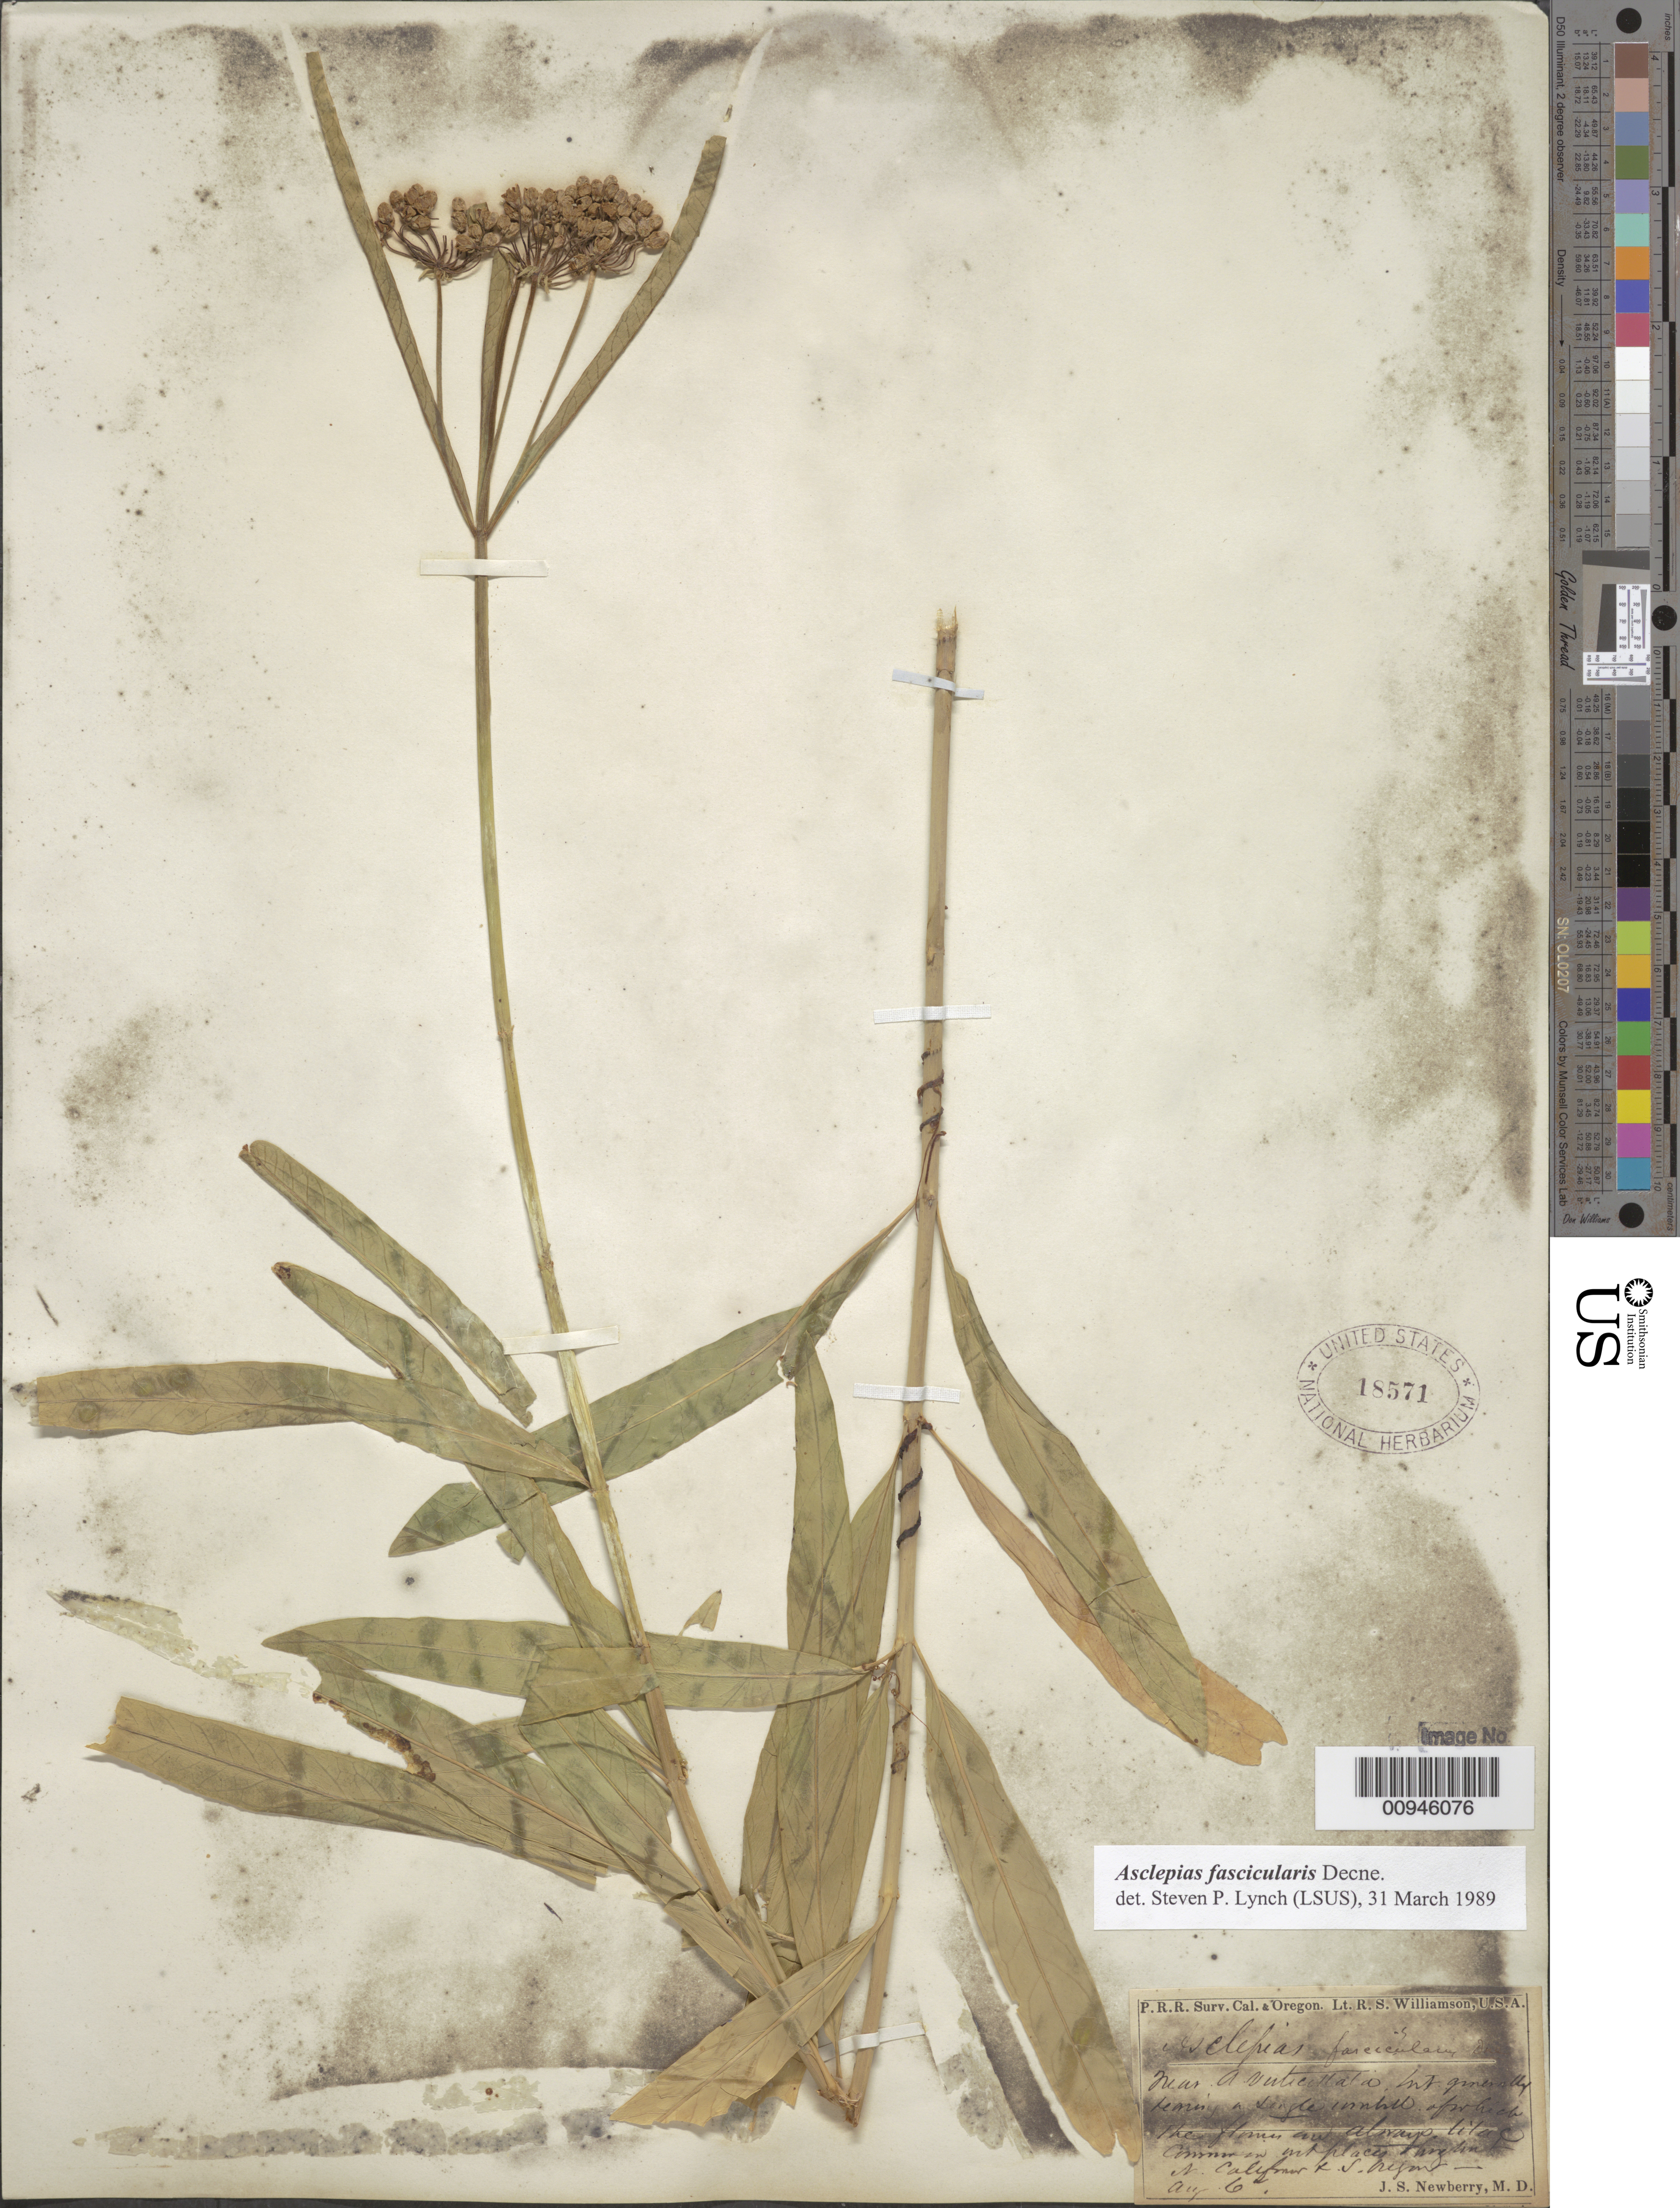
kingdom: Plantae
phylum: Tracheophyta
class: Magnoliopsida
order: Gentianales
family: Apocynaceae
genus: Asclepias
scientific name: Asclepias fascicularis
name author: Decne.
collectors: J. S. Newberry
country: United States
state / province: California / Oregon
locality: North California and South Oregon.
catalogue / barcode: US 18571